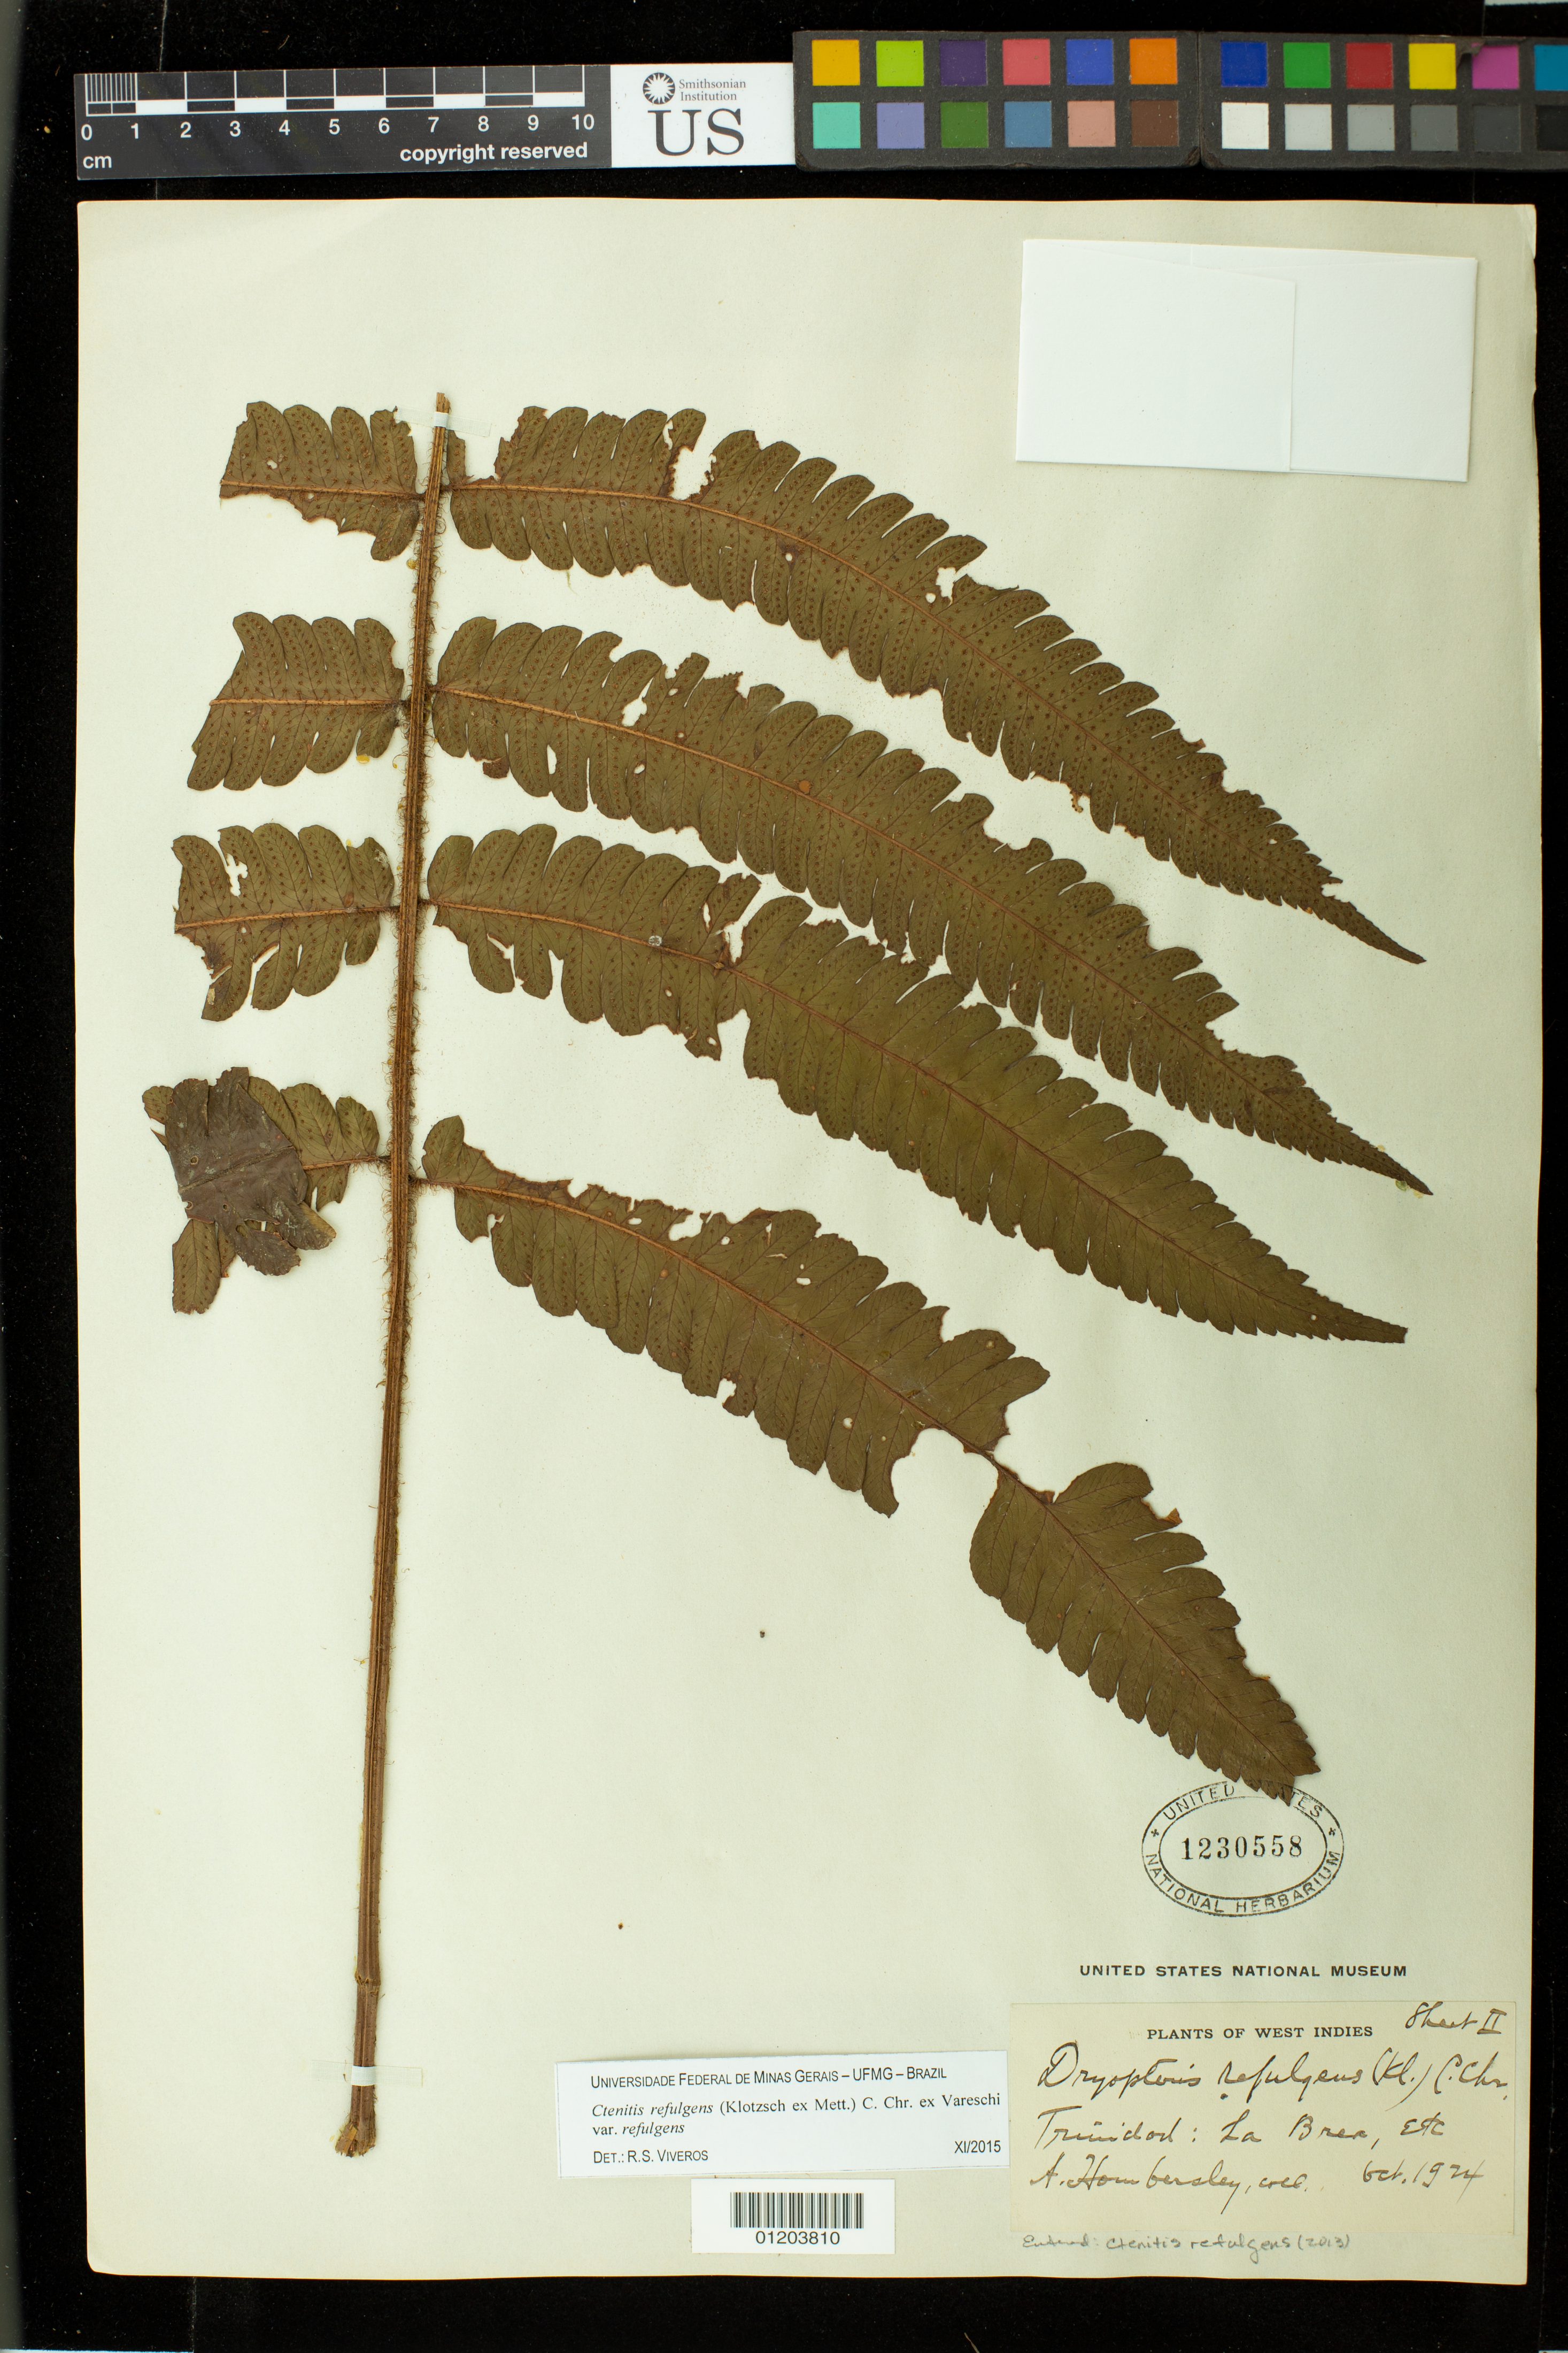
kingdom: Plantae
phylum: Tracheophyta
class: Polypodiopsida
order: Polypodiales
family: Dryopteridaceae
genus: Ctenitis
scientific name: Ctenitis refulgens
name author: (Mett.) Vareschi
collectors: A. Hombersley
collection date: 1924-10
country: Trinidad and Tobago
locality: La Brea.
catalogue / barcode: US 1230558